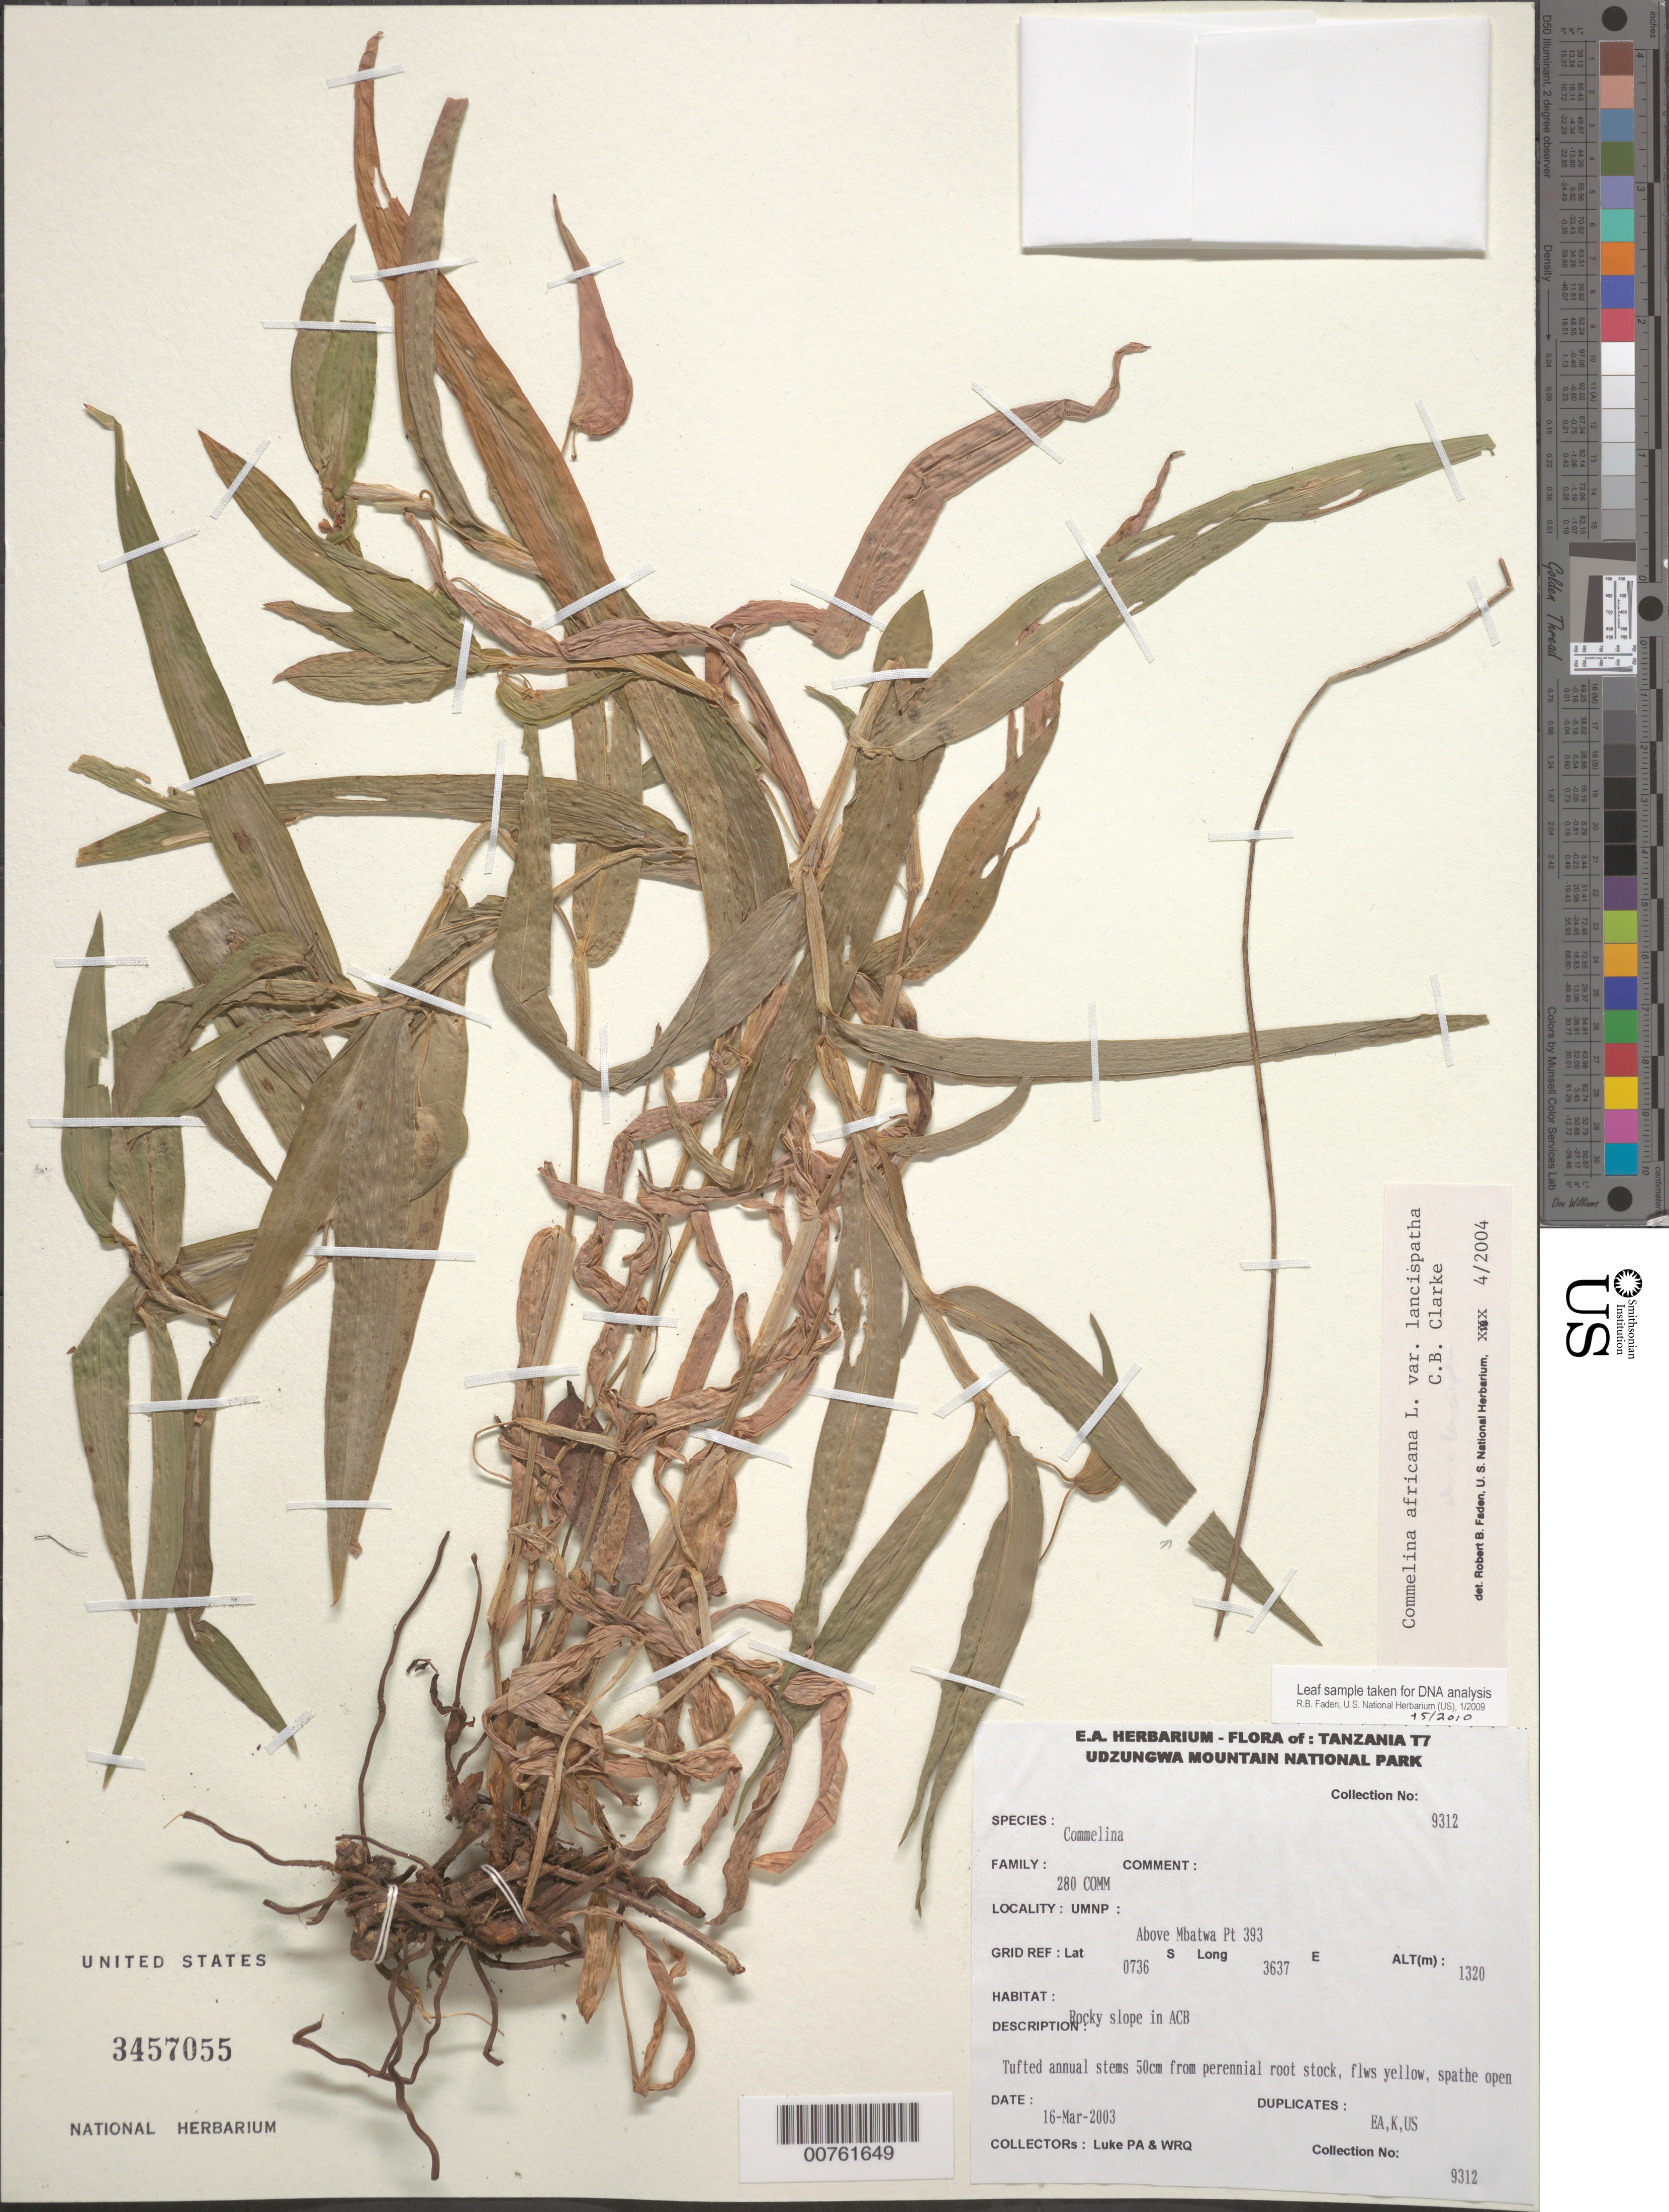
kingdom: Plantae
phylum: Tracheophyta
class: Liliopsida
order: Commelinales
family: Commelinaceae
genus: Commelina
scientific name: Commelina africana var. lancispatha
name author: C.B. Clarke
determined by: Faden, Robert B., (US), Smithsonian Institution - National Museum of Natural History (UNITED STATES)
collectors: P. Luke & Q. Luke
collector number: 9312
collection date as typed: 16 Mar 2003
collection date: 2003-03-16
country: Tanzania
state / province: Iringa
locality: Udzungwa Mountain National Park. Above Mbatwa Pt 393.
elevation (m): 1320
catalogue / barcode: US 3457055